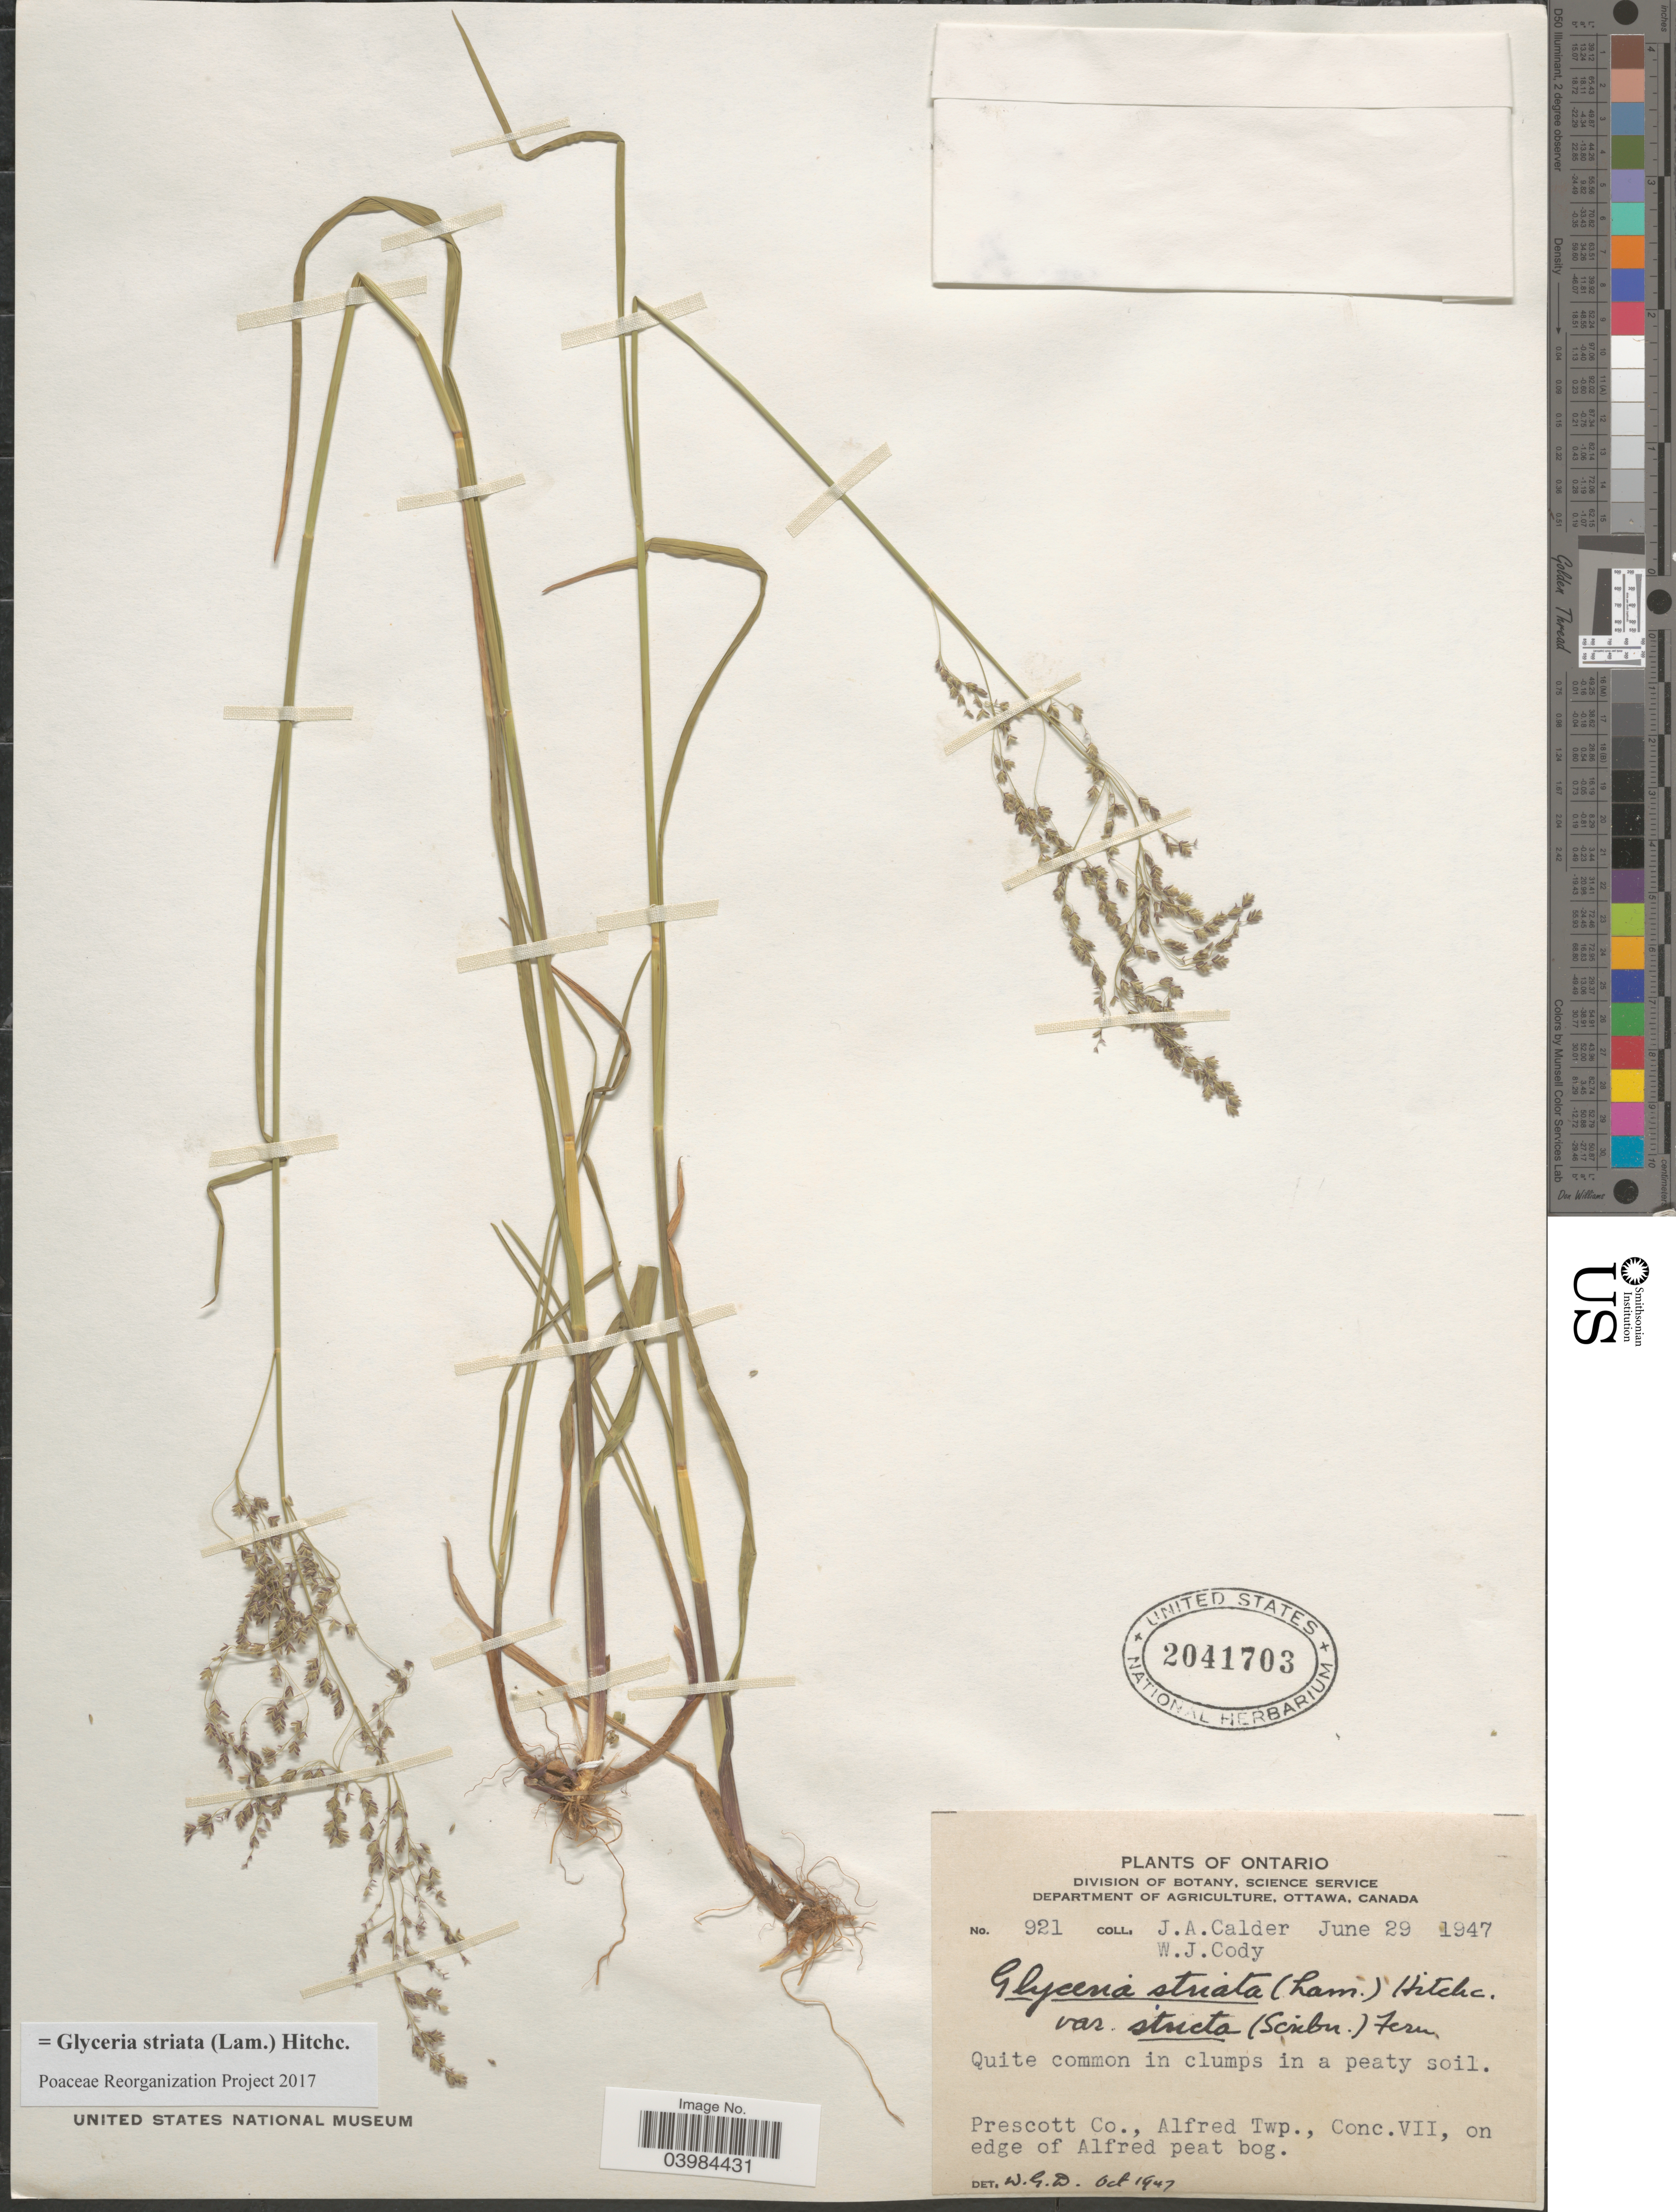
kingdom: Plantae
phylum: Tracheophyta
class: Liliopsida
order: Poales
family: Poaceae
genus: Glyceria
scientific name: Glyceria striata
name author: (Lam.) Hitchc.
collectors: J. A. Calder & W. Cody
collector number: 921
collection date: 1947-06-29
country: Canada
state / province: Ontario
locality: Prescott Co., Alfred Twp., Conc.VII, on edge of Alfred peat bog.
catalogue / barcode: US 2041703